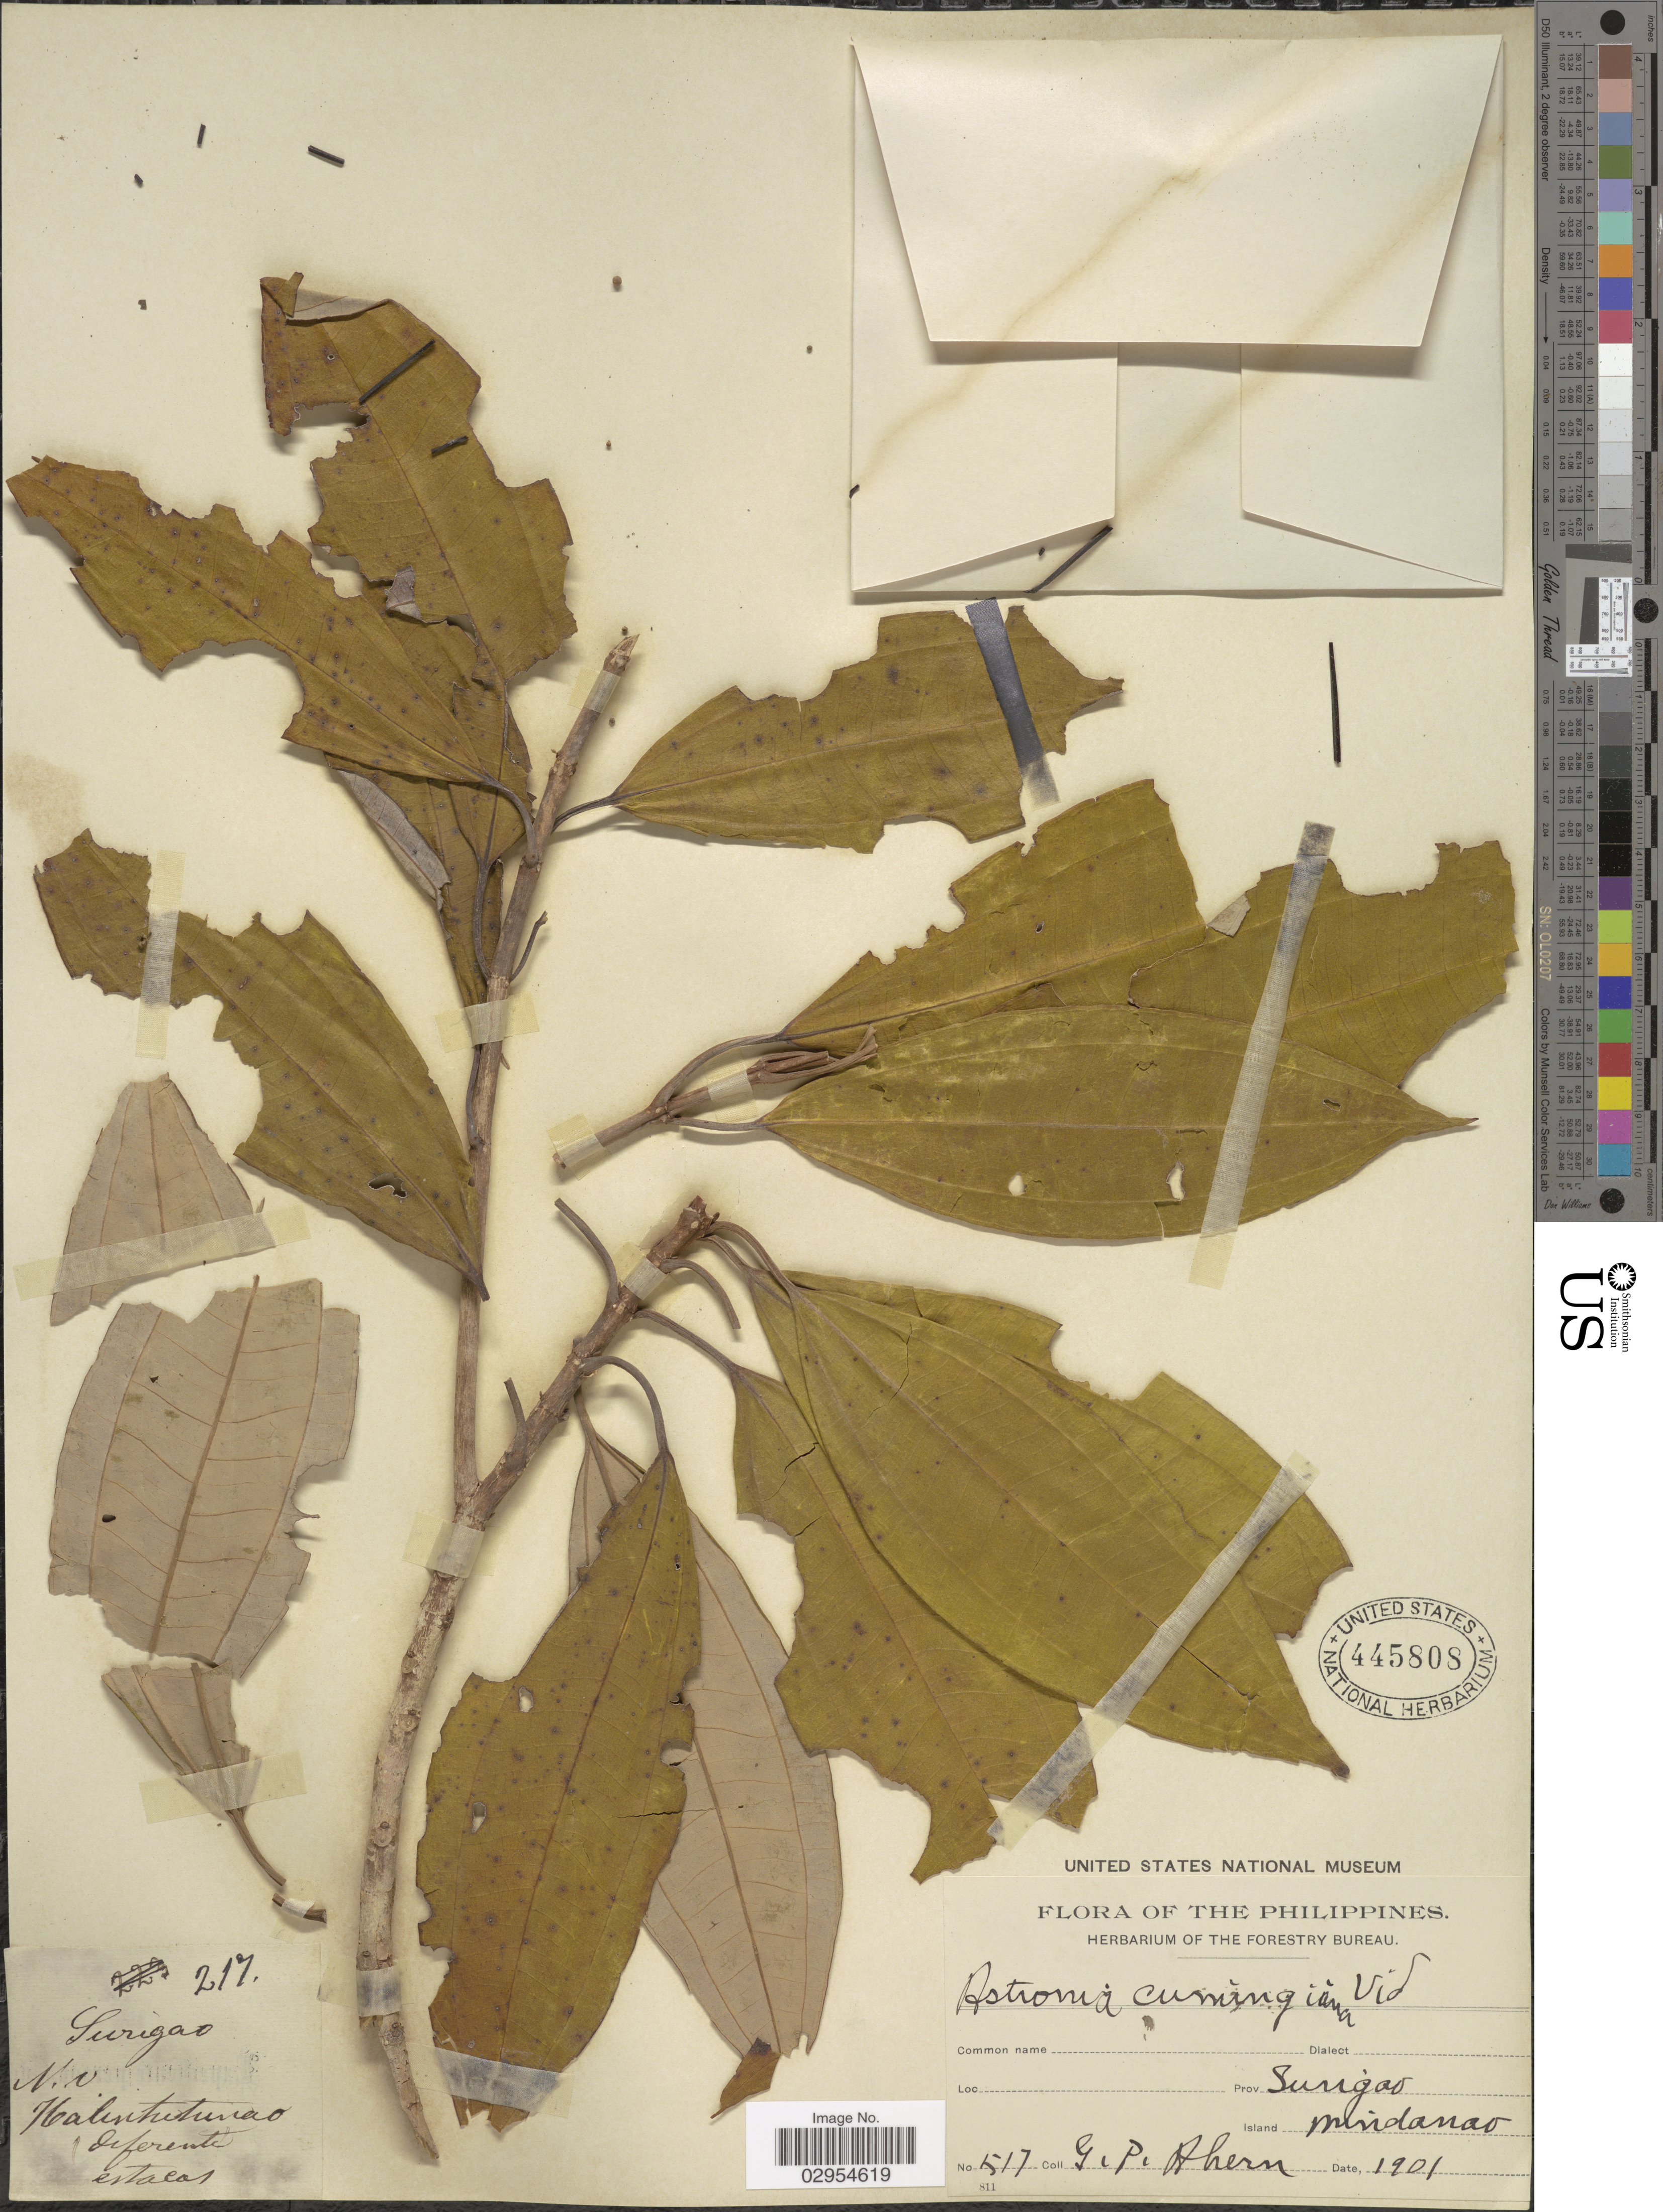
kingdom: Plantae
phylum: Tracheophyta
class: Magnoliopsida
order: Myrtales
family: Melastomataceae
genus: Astronia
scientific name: Astronia cumingiana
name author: S. Vidal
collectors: G. Ahern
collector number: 217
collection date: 1901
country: Philippines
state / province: Caraga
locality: Prov. Surigao. Island Mindanao.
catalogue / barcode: US 445808